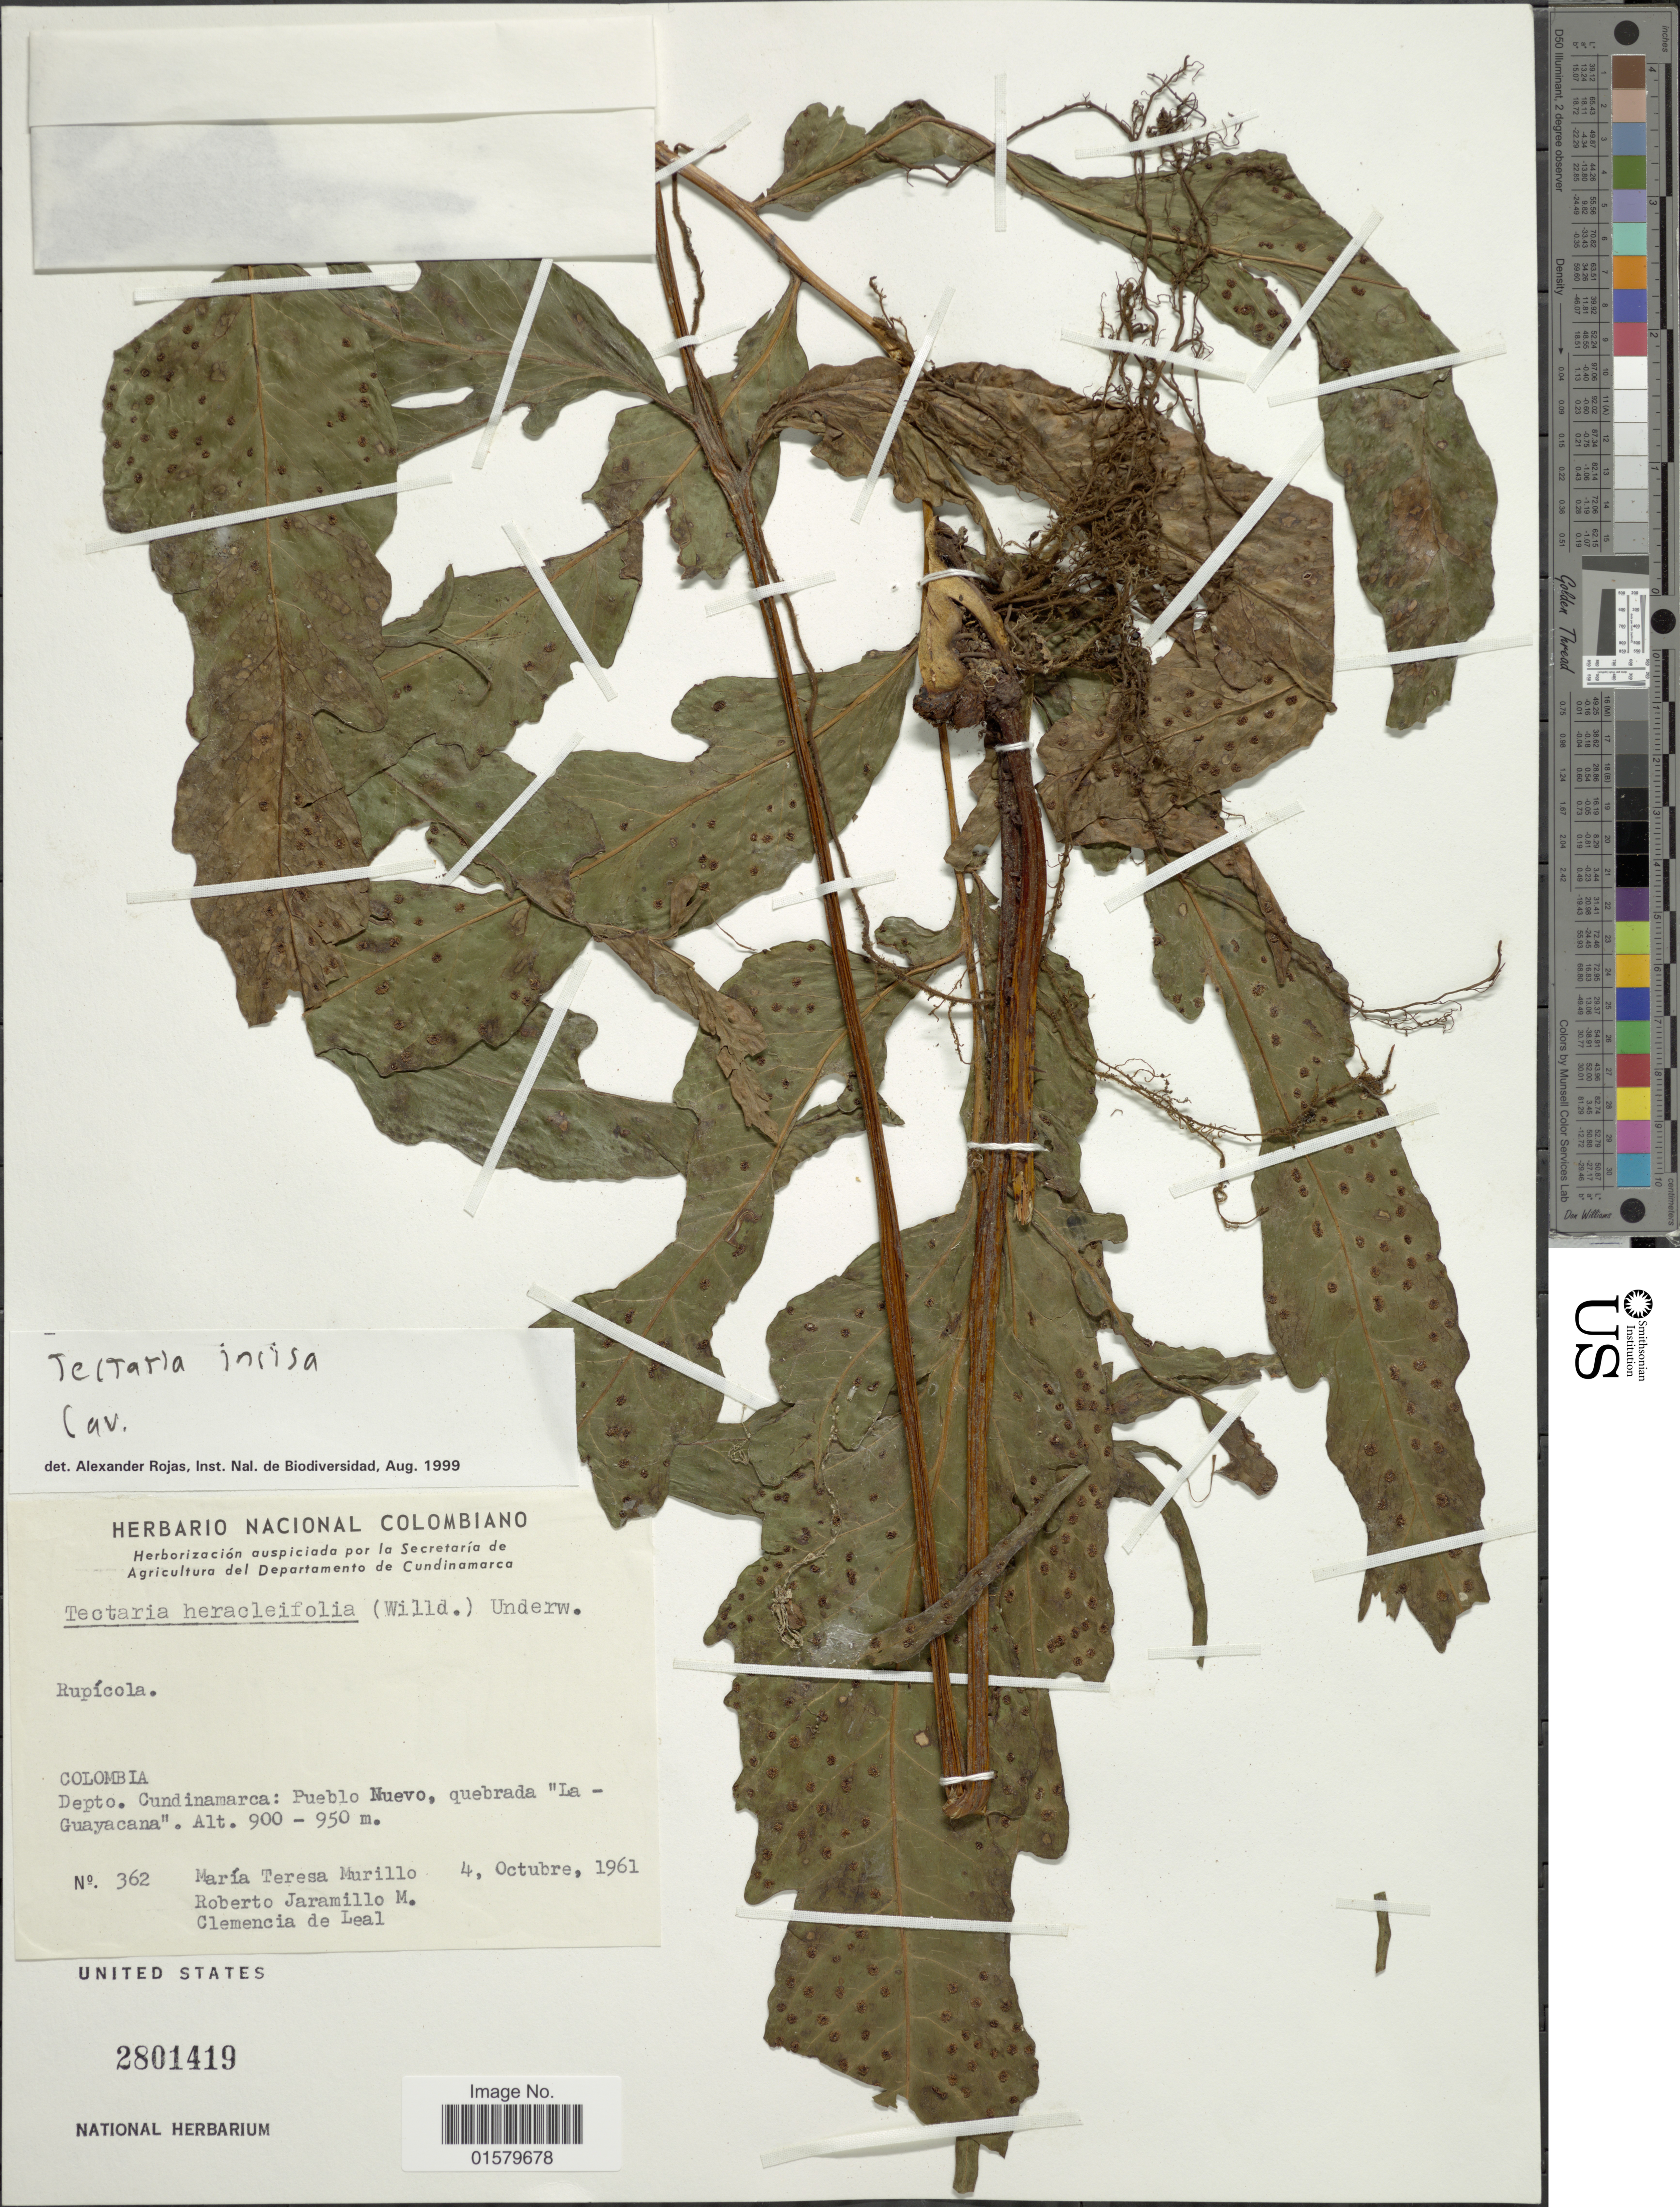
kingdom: Plantae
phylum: Tracheophyta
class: Polypodiopsida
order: Polypodiales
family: Tectariaceae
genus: Tectaria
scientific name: Tectaria incisa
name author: Cav.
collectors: M. Murillo, R. Jaramillo M. & Clemencia de Leal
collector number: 362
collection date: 1961-10-04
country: Colombia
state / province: Cundinamarca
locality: Pueblo Nuevo, quebrada "La Guayacana"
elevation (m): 900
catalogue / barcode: US 2801419